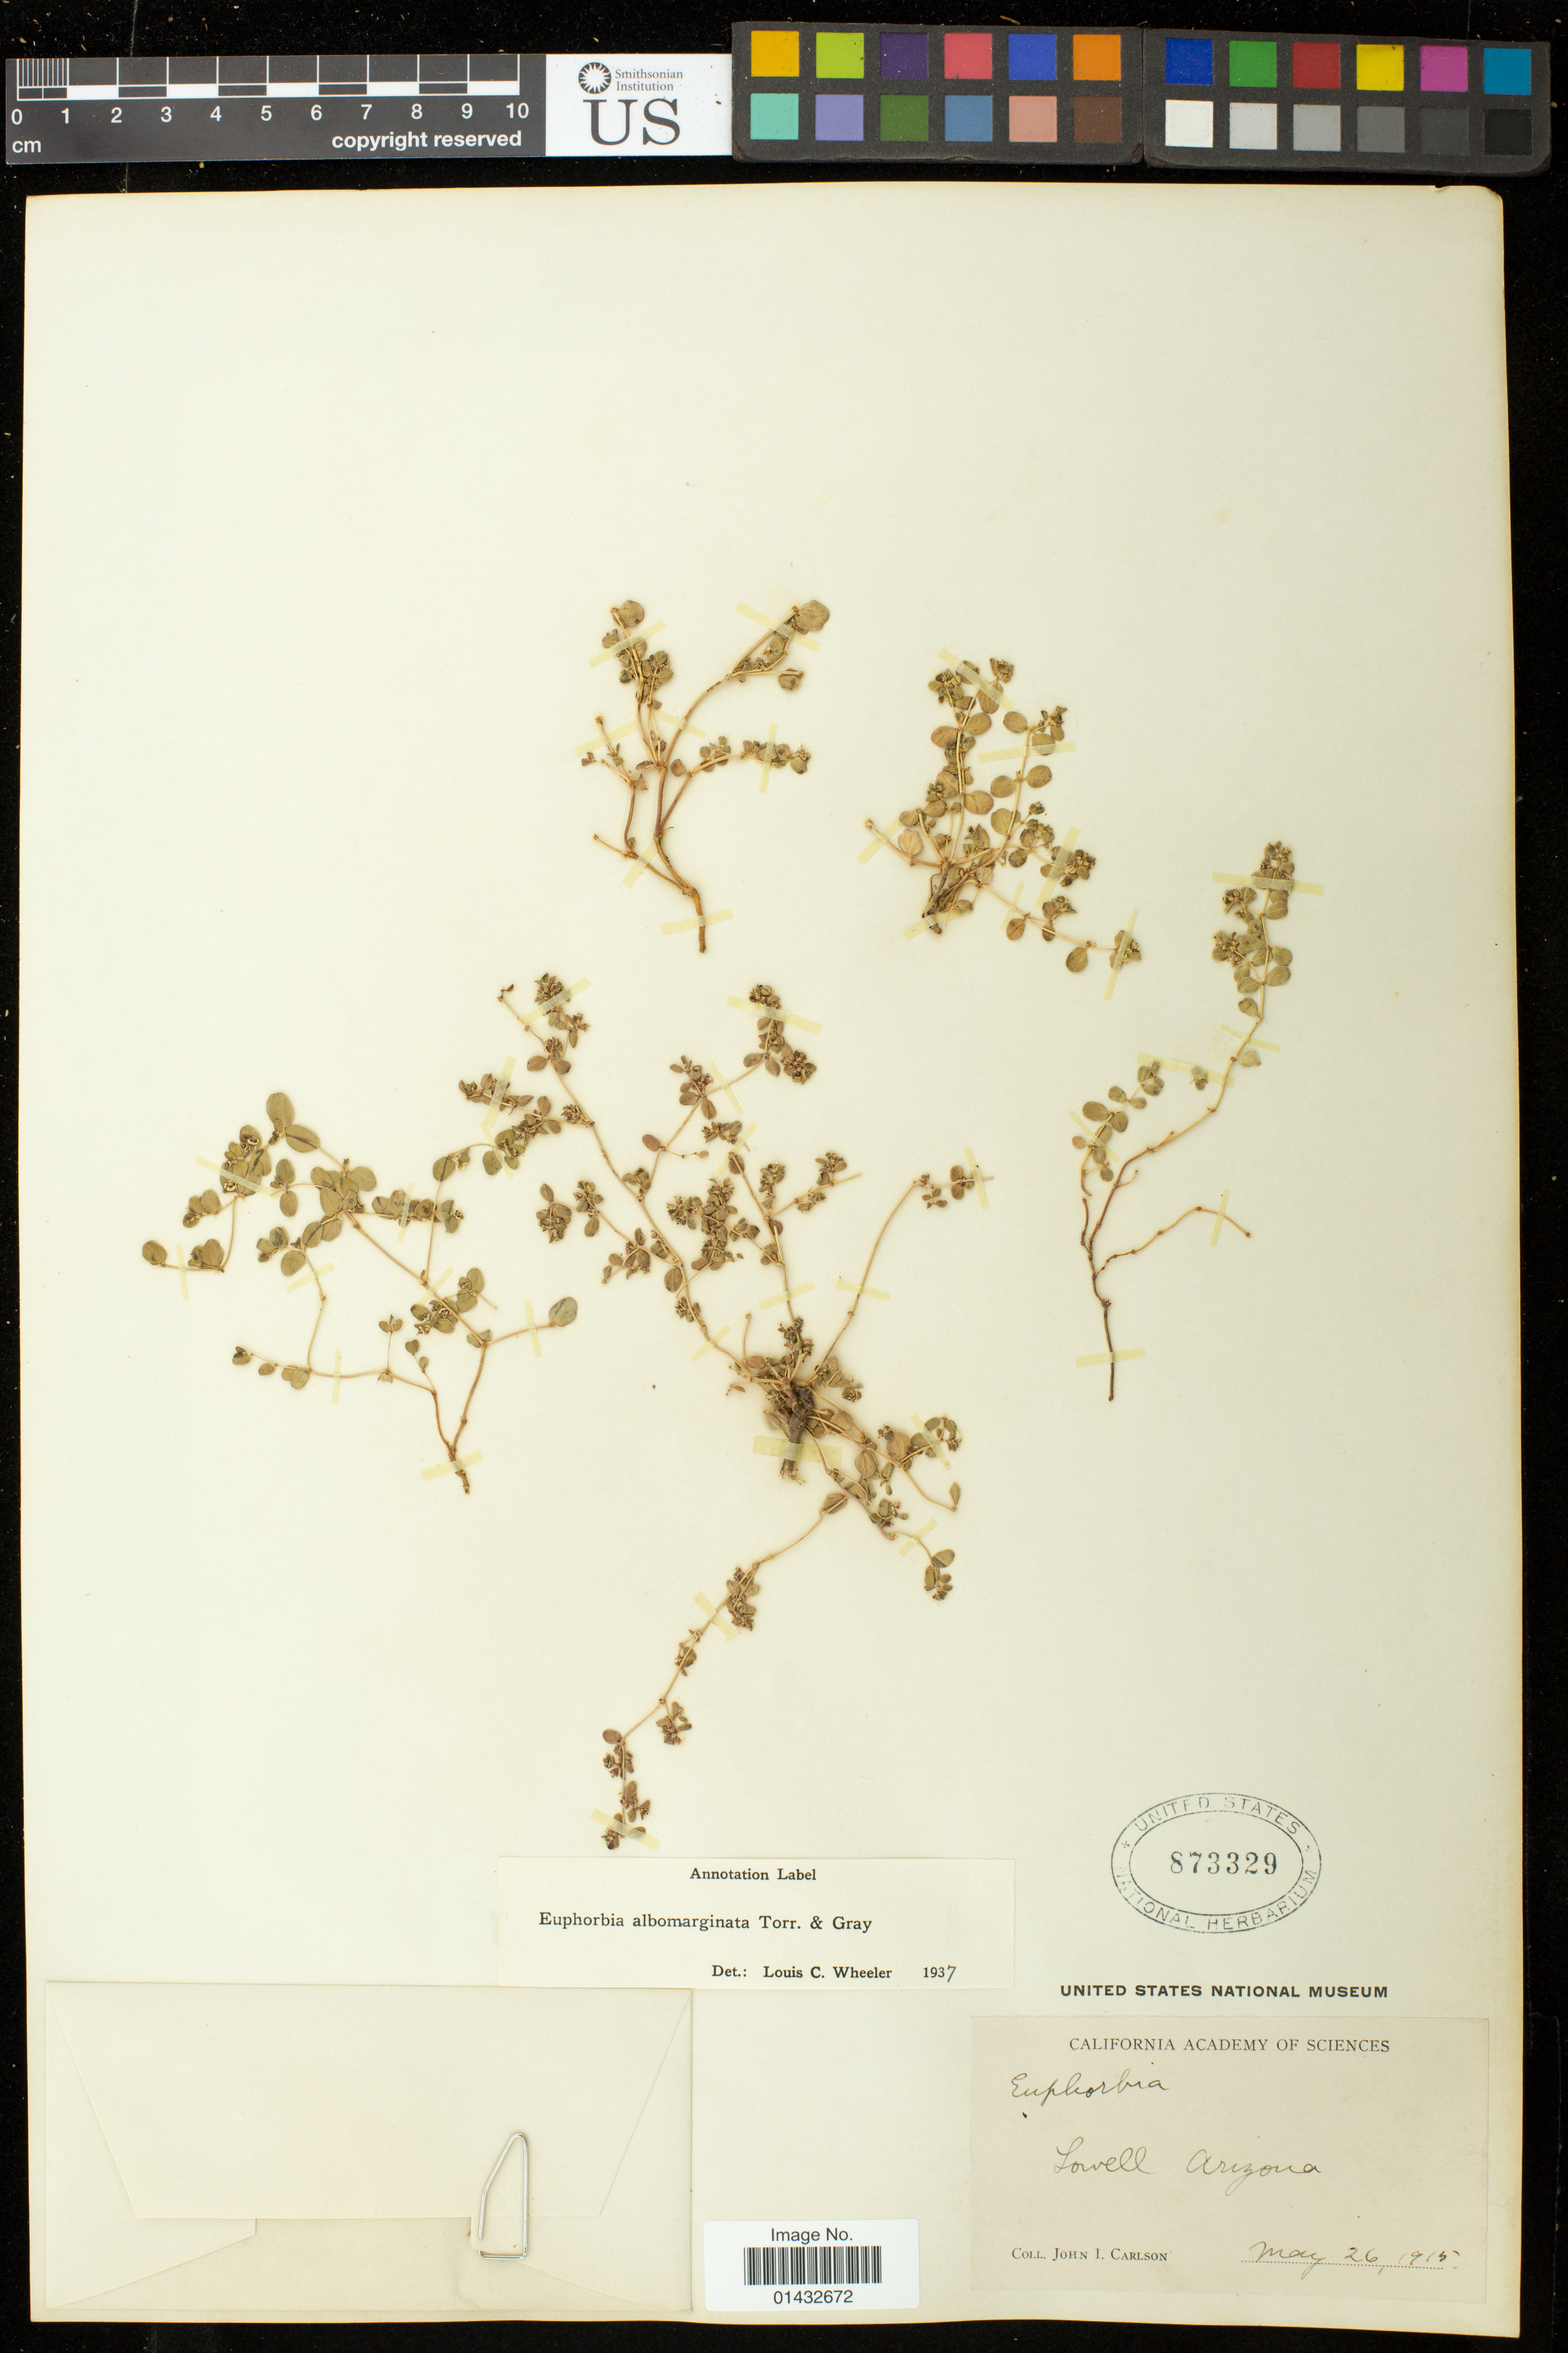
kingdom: Plantae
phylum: Tracheophyta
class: Magnoliopsida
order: Malpighiales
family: Euphorbiaceae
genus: Euphorbia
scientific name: Euphorbia albomarginata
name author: Torr. & A. Gray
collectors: J. Carlson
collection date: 1915-05-26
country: United States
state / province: Arizona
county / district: Cochise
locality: Lowell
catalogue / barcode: US 873329